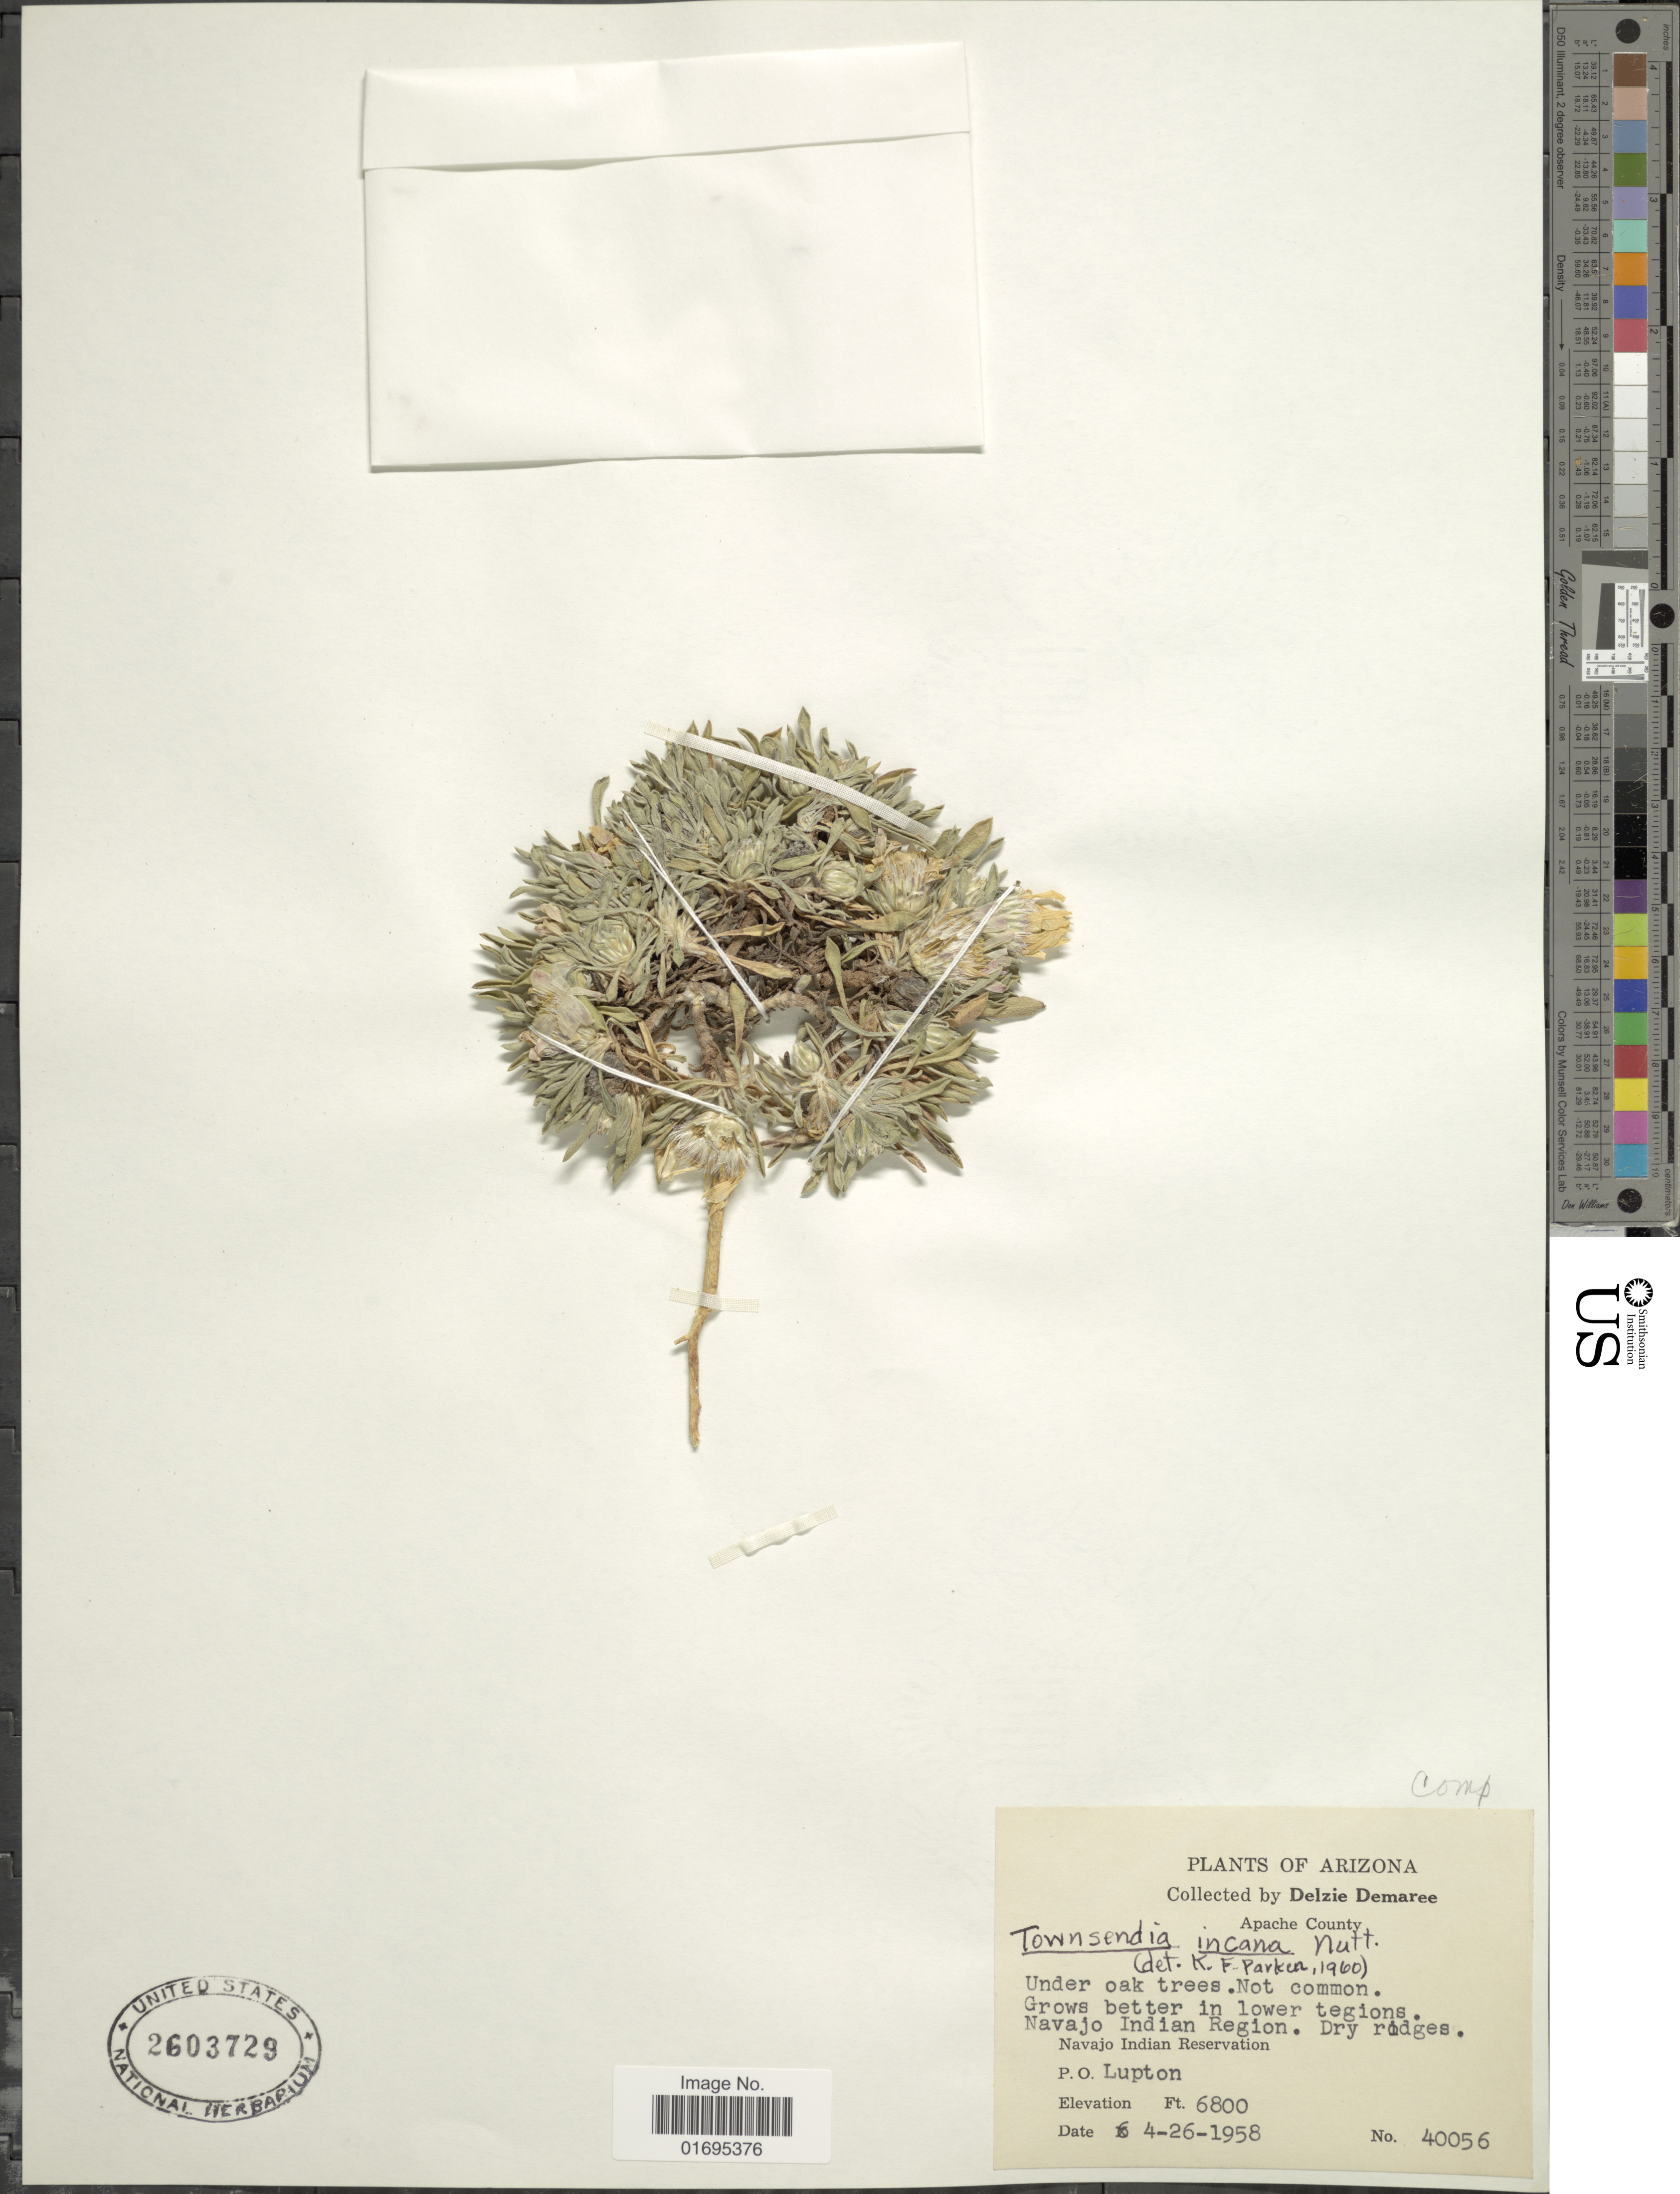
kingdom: Plantae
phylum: Tracheophyta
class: Magnoliopsida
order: Asterales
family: Asteraceae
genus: Townsendia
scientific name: Townsendia annua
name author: Beaman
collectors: D. Demaree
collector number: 40056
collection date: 1958-04-26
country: United States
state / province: Arizona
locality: Under oak trees, grows better in lower tegions, Navajo Indian Region, dry ridges, Navajo Indian Reservation, P.O. Lupton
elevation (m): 2073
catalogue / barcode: US 2603729